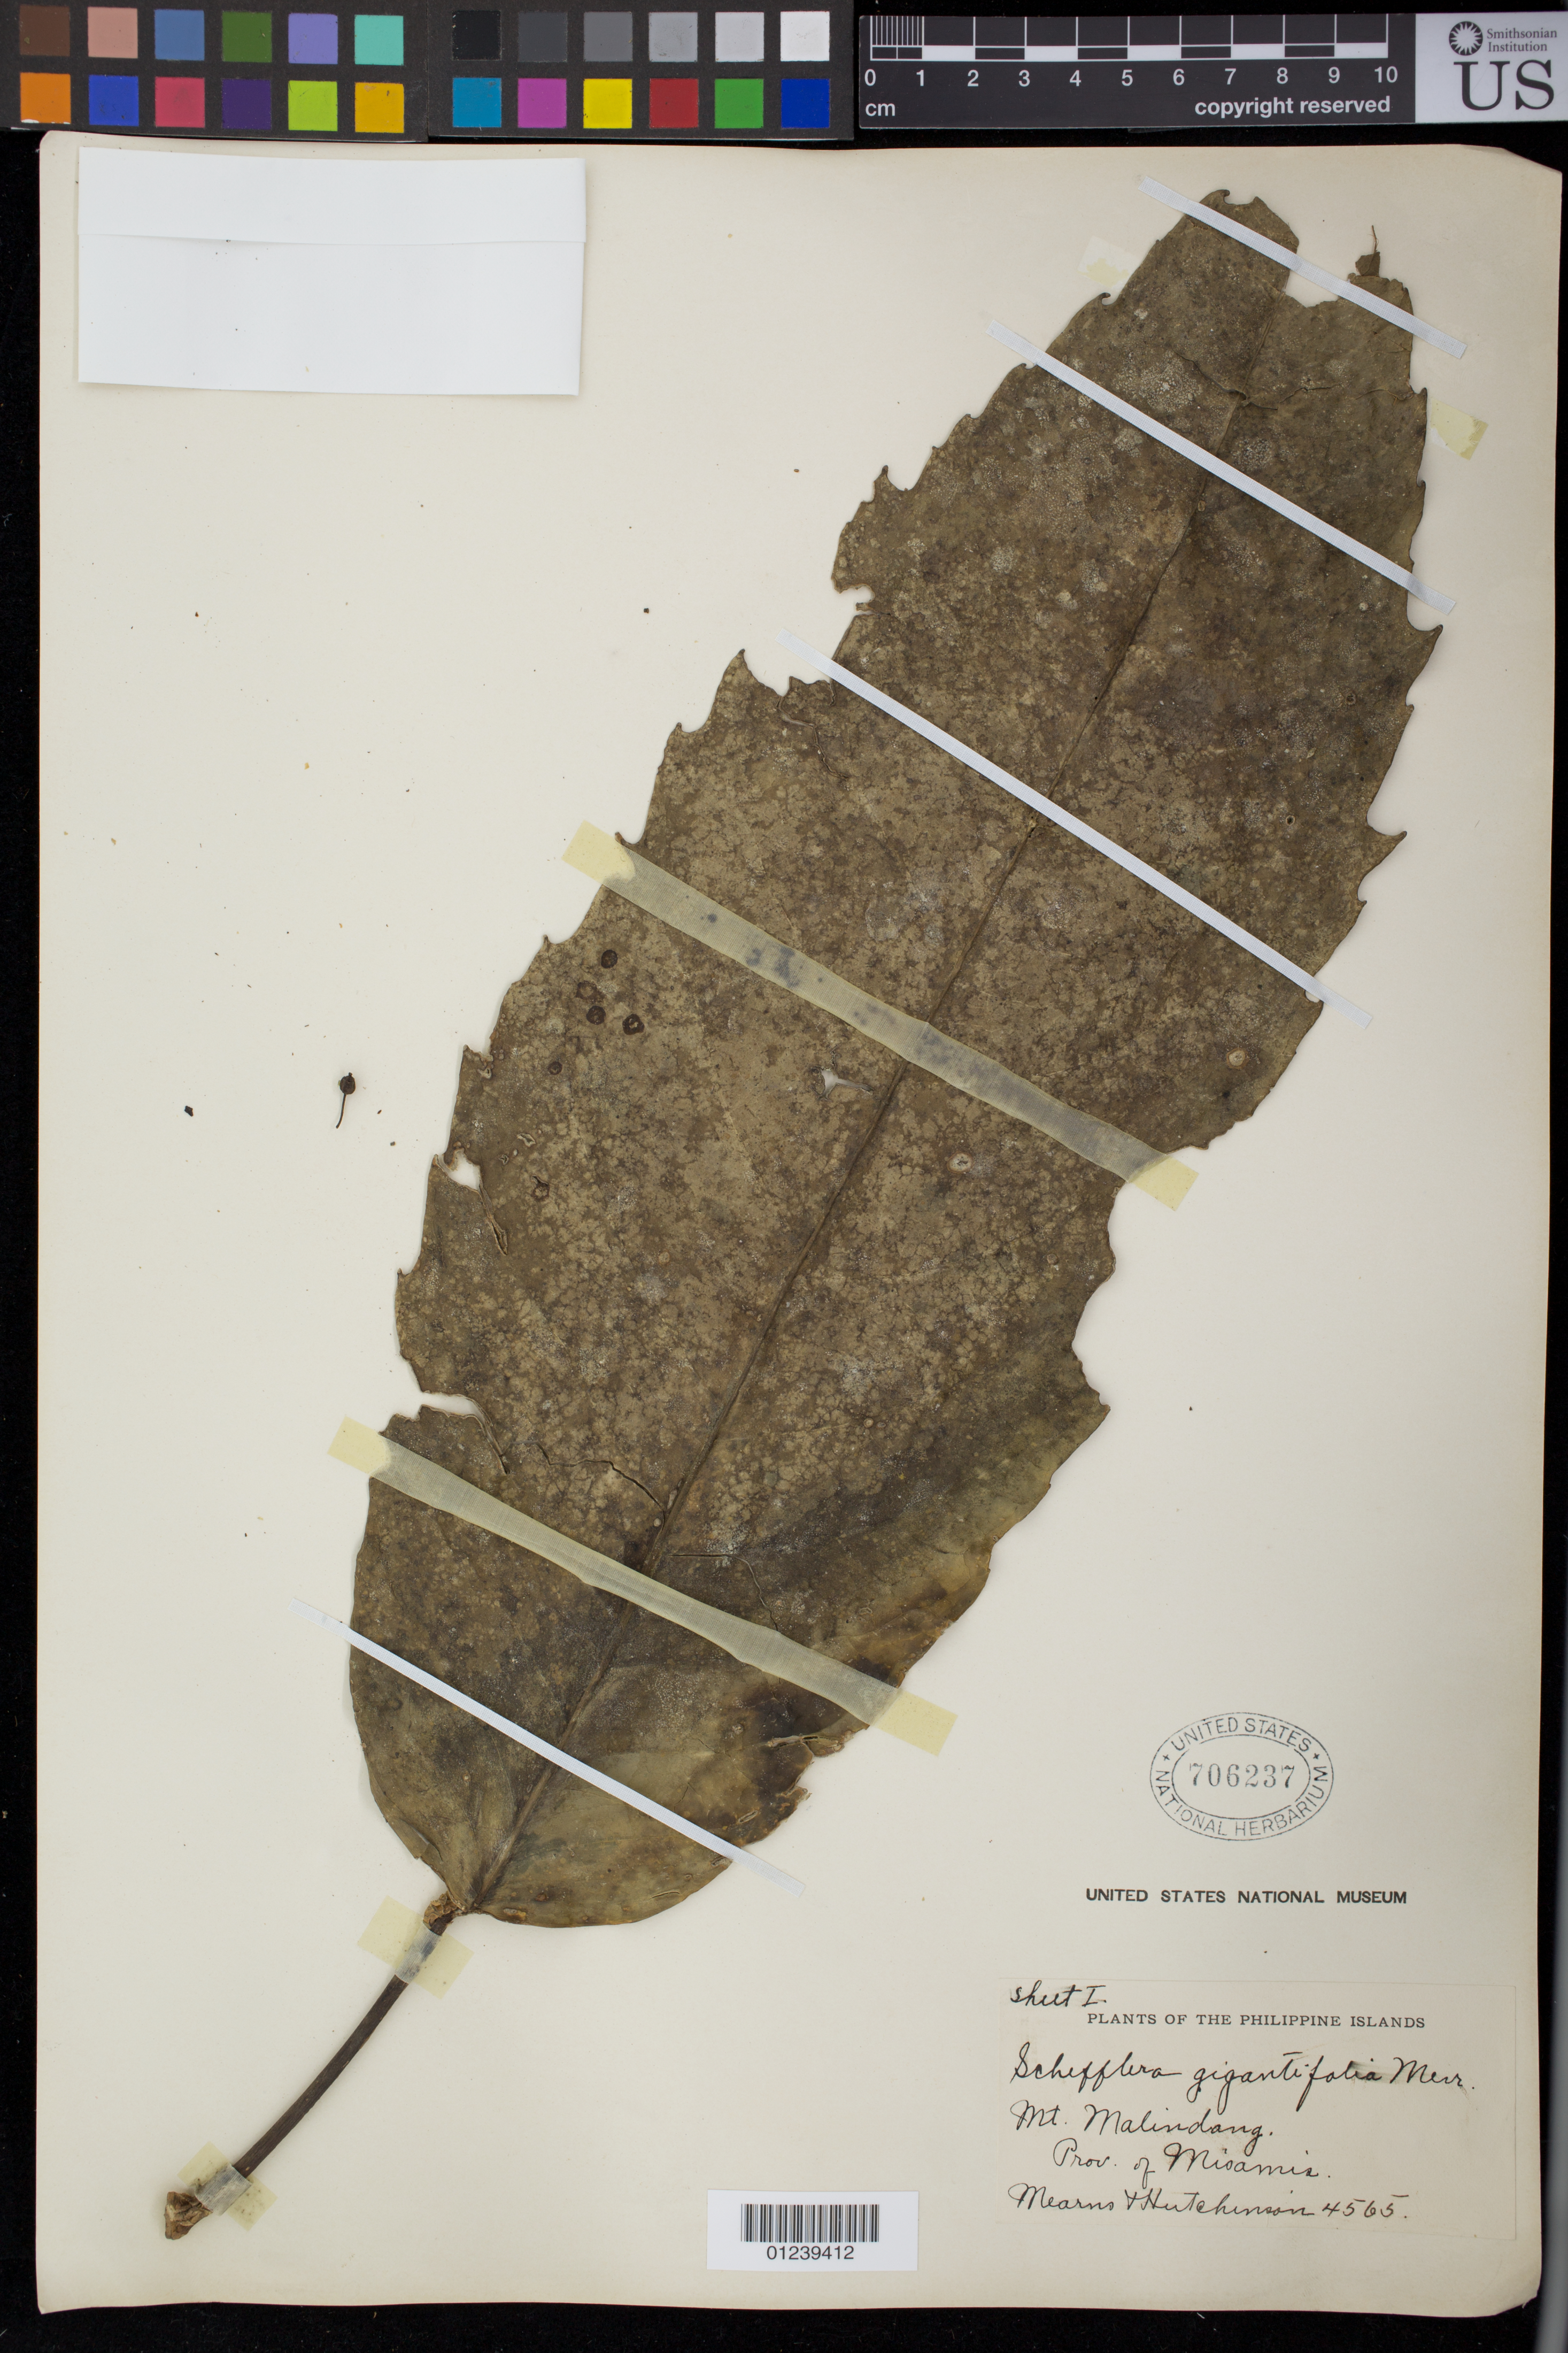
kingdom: Plantae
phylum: Tracheophyta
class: Magnoliopsida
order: Apiales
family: Araliaceae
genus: Schefflera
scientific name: Schefflera gigantifolia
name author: Merr.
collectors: -- Mearns & -- Hutchinson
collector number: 4565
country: Philippines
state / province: Northern Mindanao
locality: Mt. Malindang, Prov. of Misamis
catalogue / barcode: US 706237